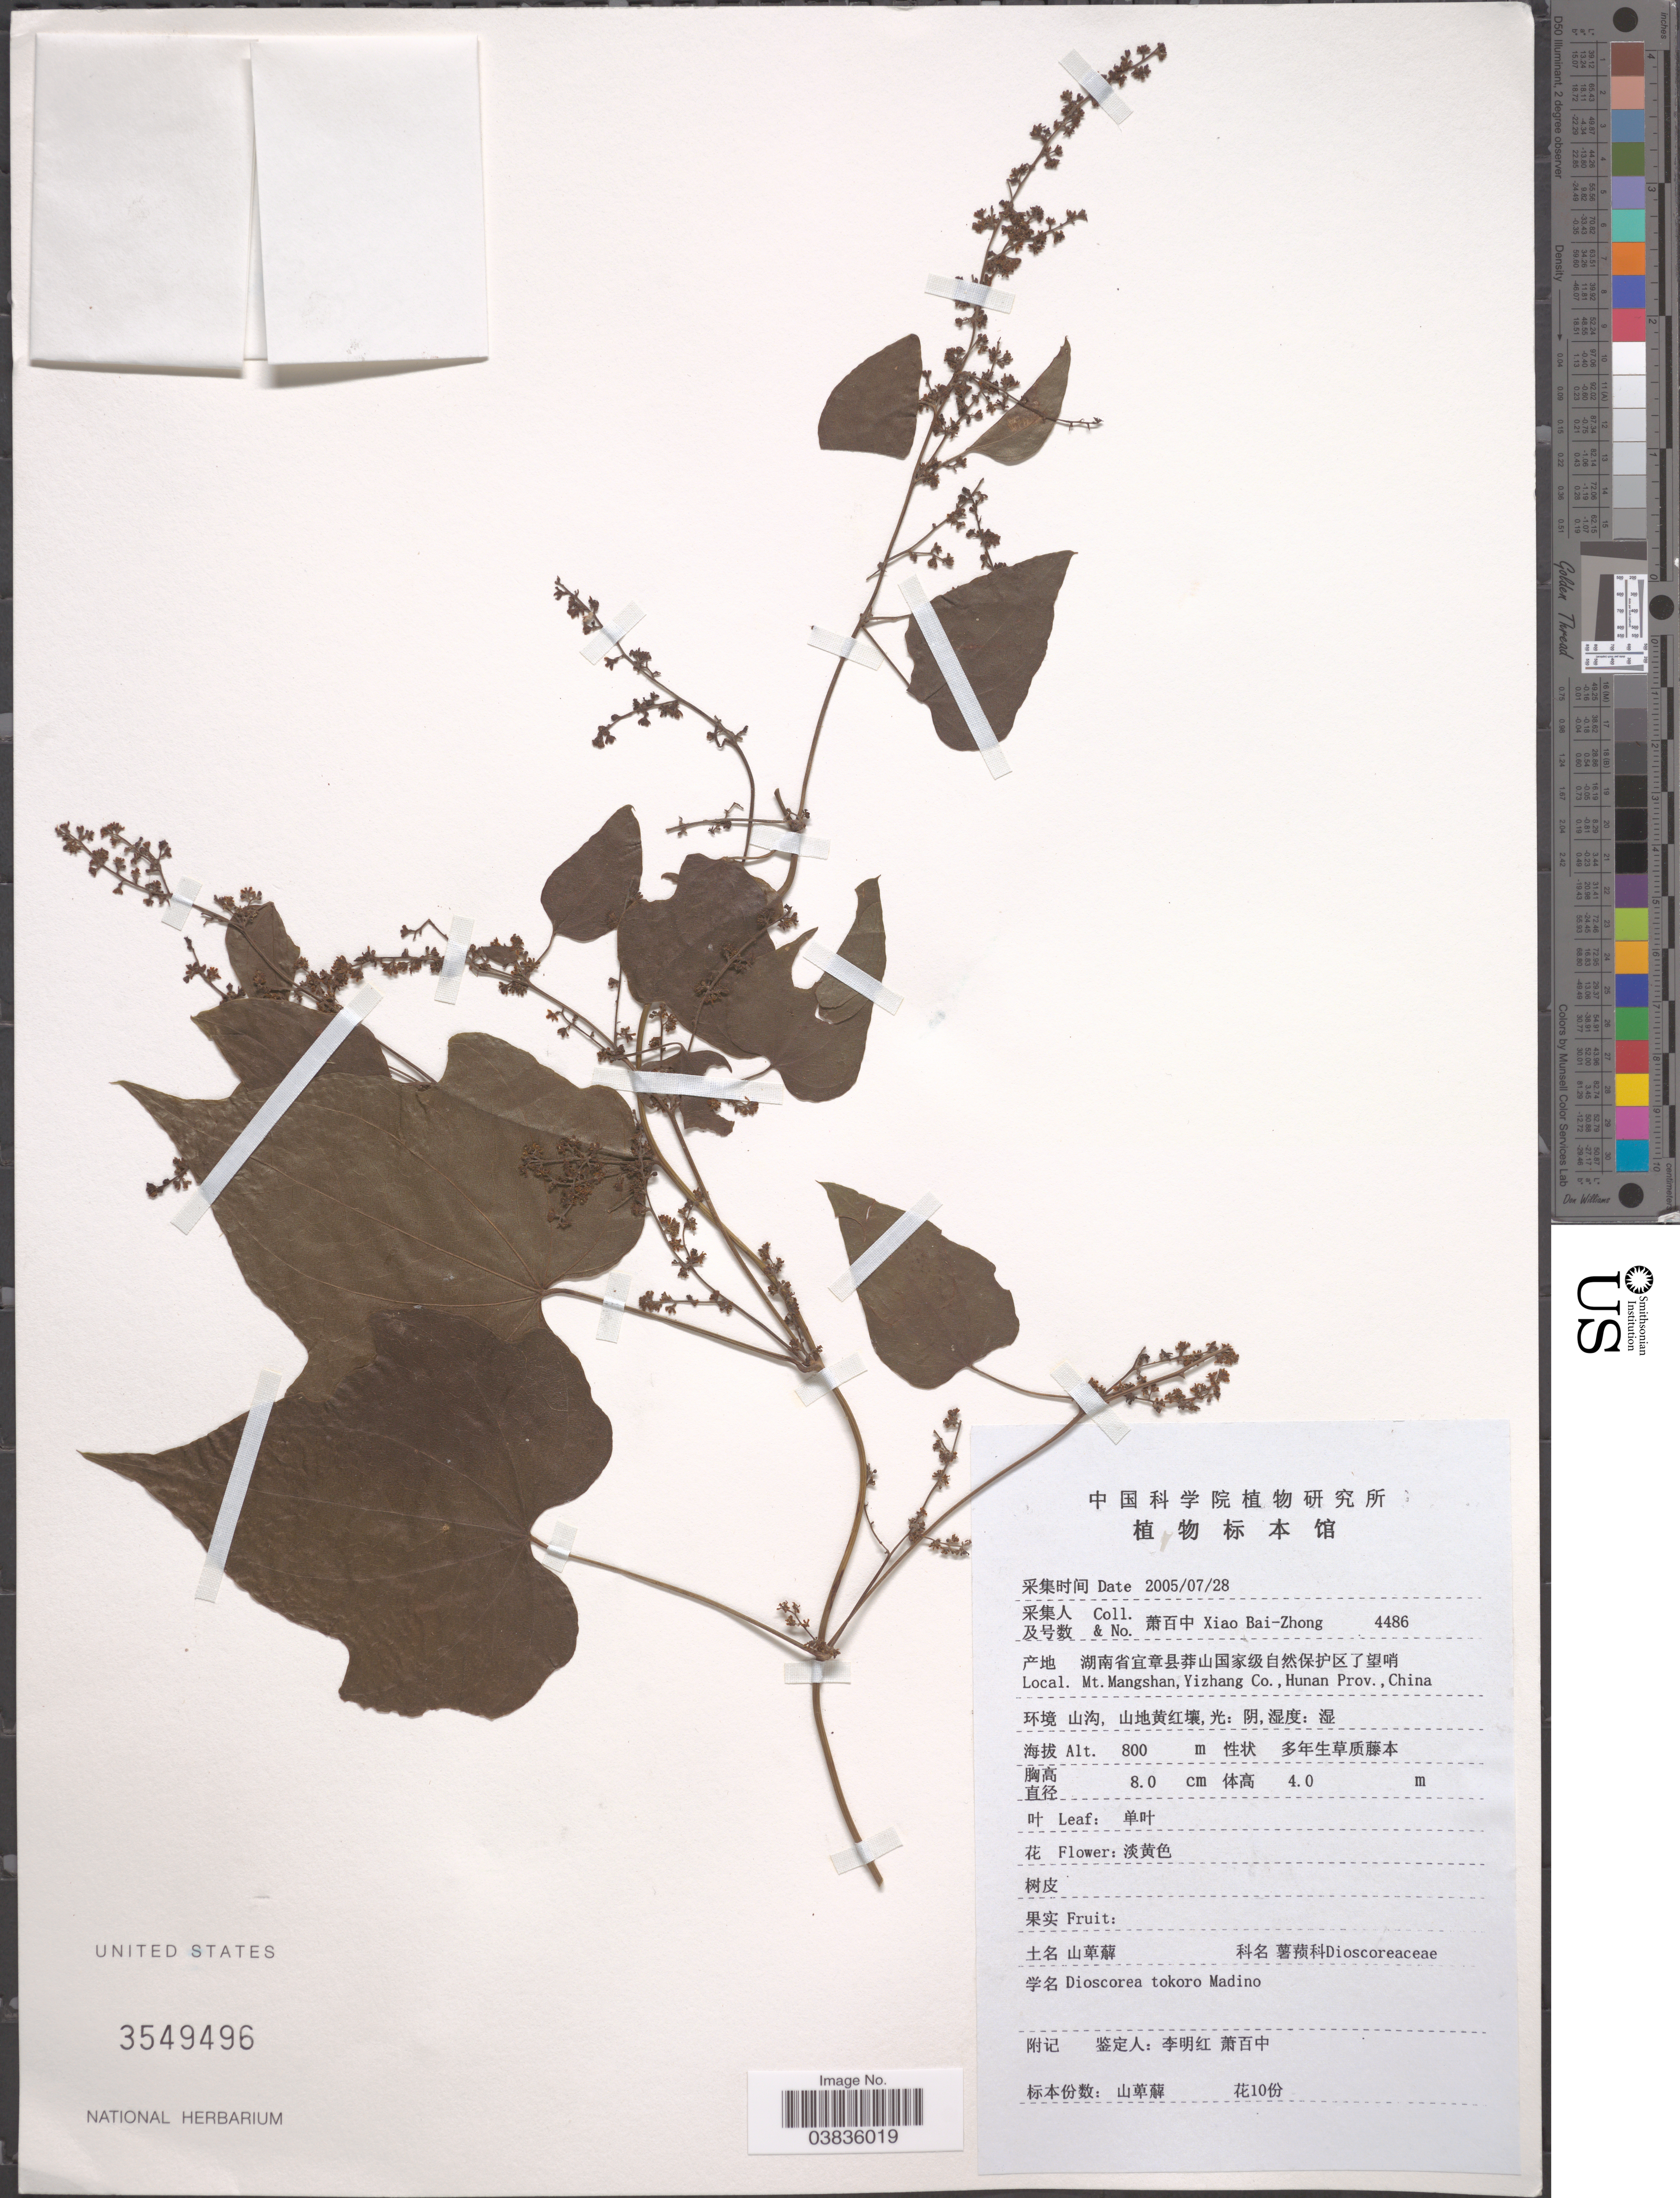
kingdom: Plantae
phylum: Tracheophyta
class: Liliopsida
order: Dioscoreales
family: Dioscoreaceae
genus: Dioscorea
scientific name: Dioscorea tokoro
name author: Makino ex Miyabe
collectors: B. Z. Xiao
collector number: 4486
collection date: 2005-07-28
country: China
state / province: Hunan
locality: Mt. Mangshan, Yizhang Co.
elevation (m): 800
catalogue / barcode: US 3549496